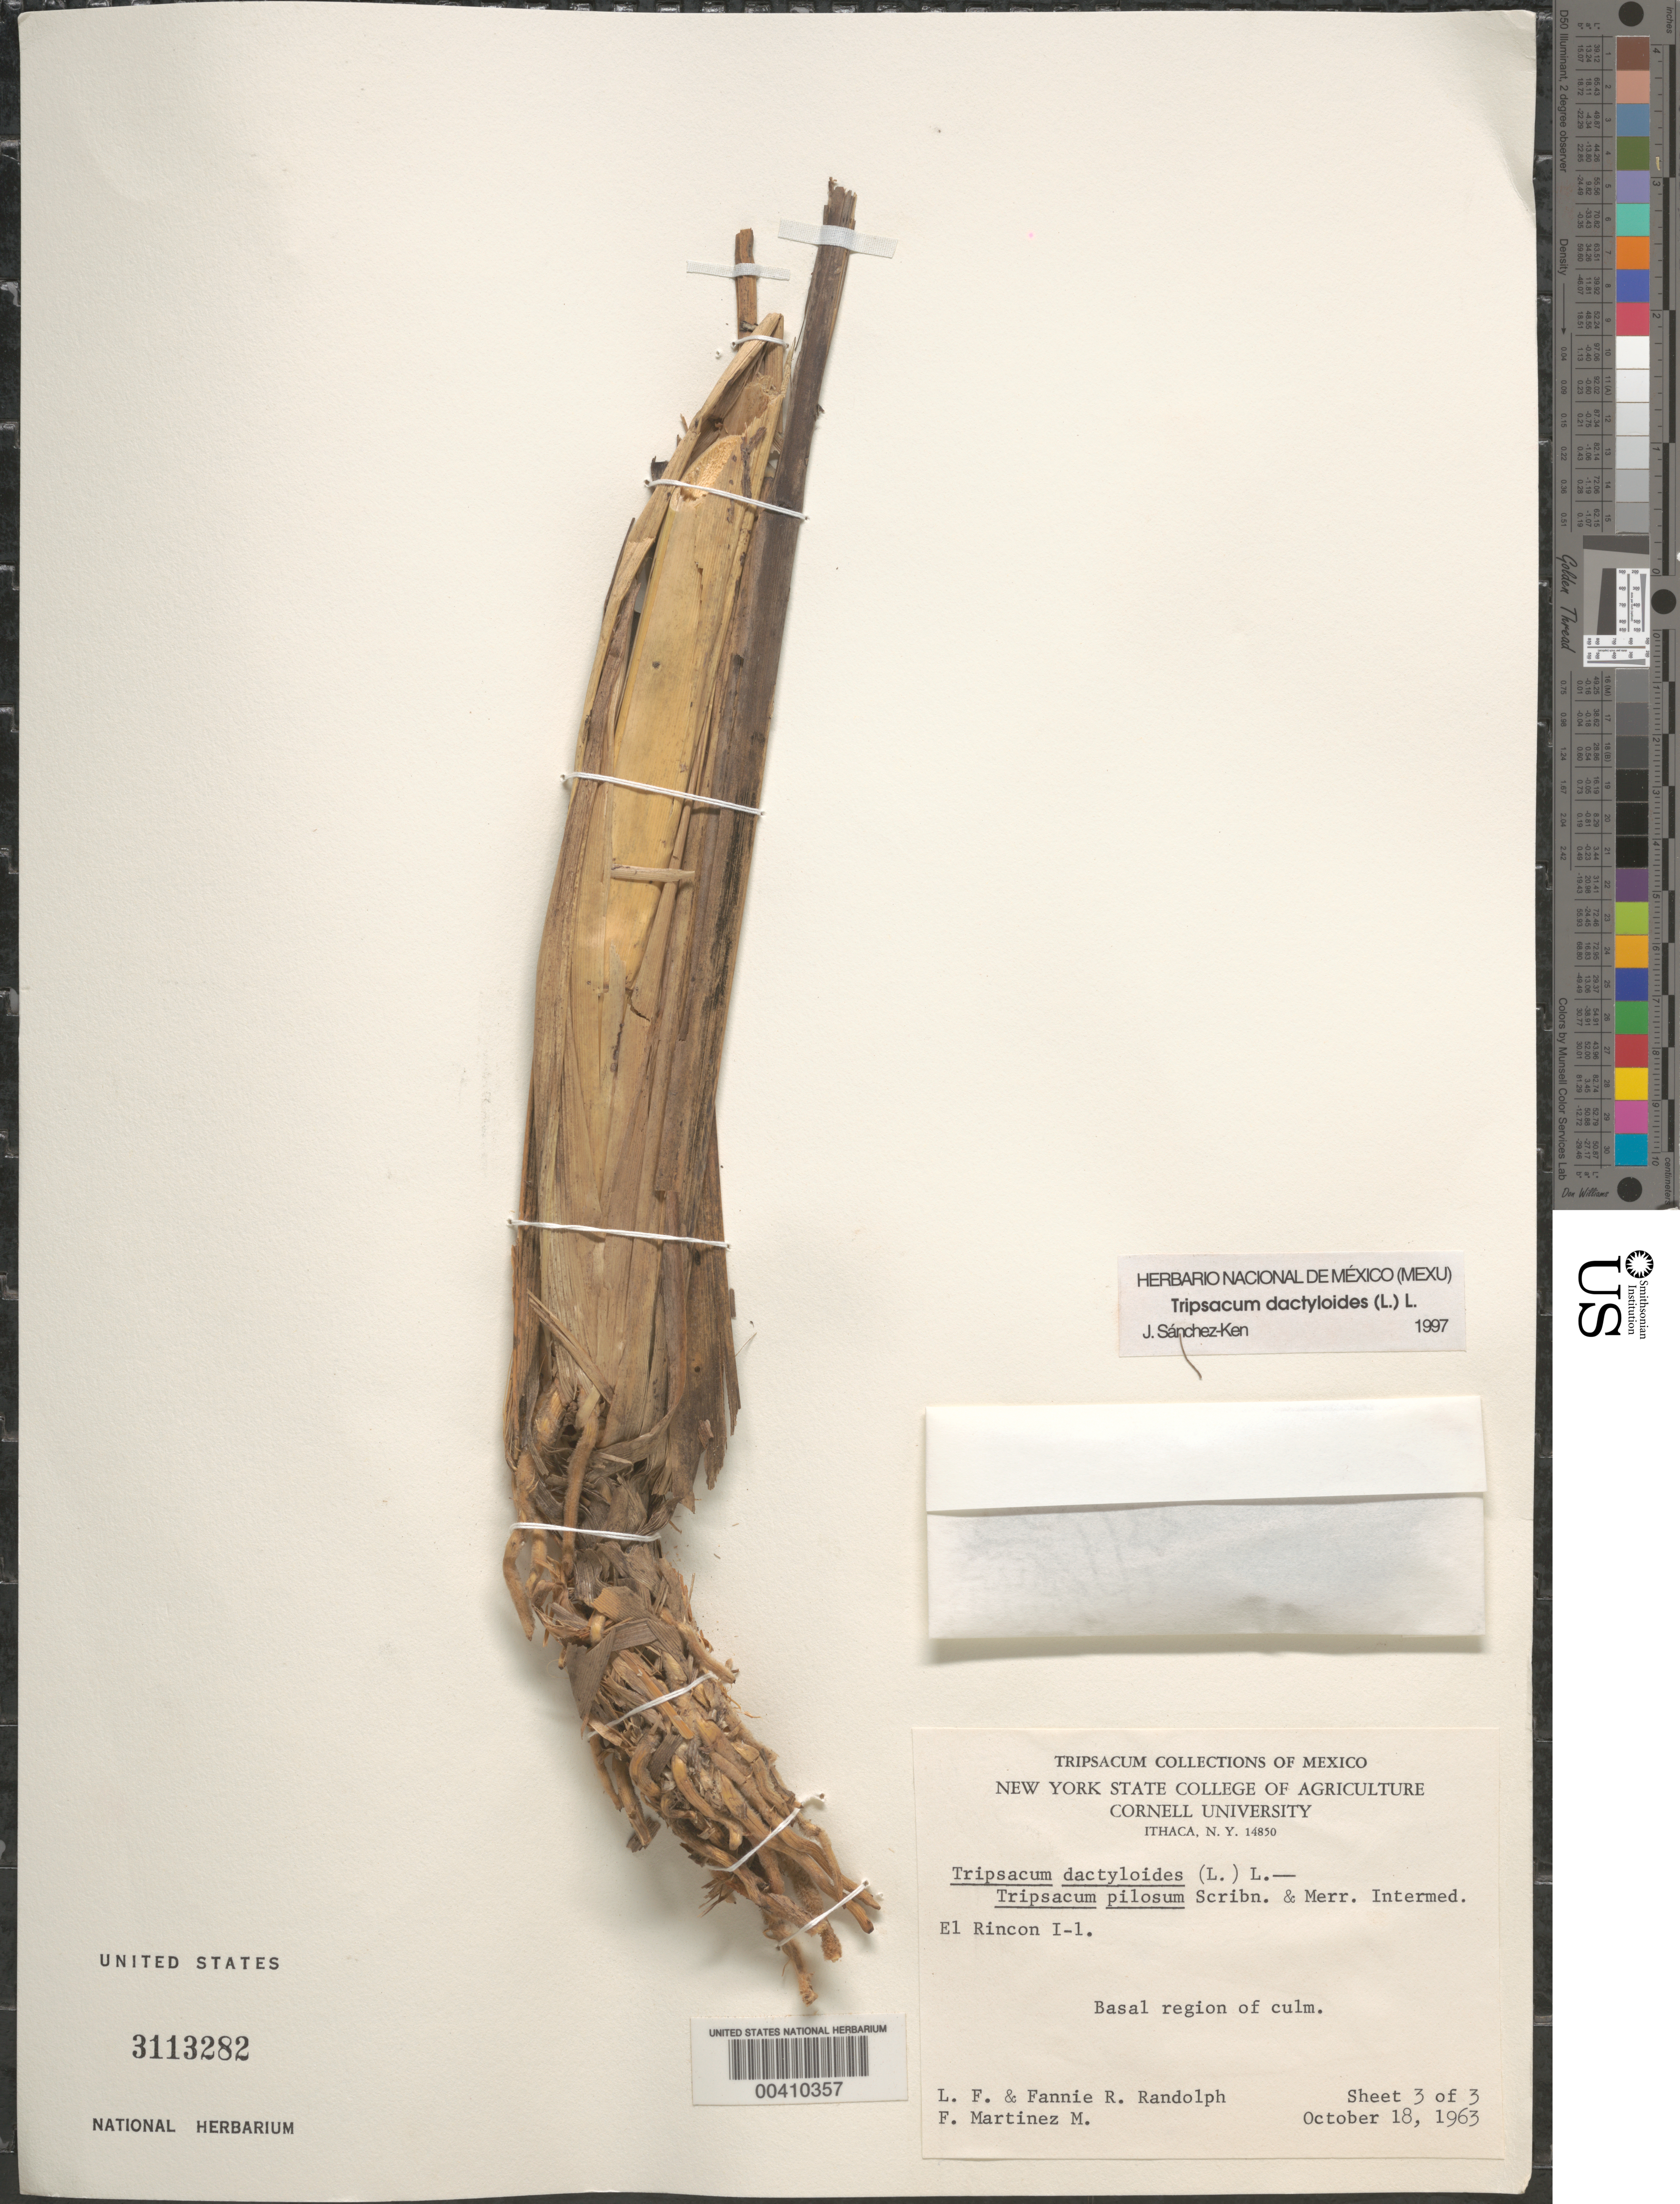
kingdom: Plantae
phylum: Tracheophyta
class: Liliopsida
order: Poales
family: Poaceae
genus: Tripsacum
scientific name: Tripsacum dactyloides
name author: (L.) L.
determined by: Sánchez-Ken, J. G.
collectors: L. F. Randolph, F. Randolph & F. Martinez-M.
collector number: I-1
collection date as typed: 18 Oct 1963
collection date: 1963-10-18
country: Mexico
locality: El Rincon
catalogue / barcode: US 3113282